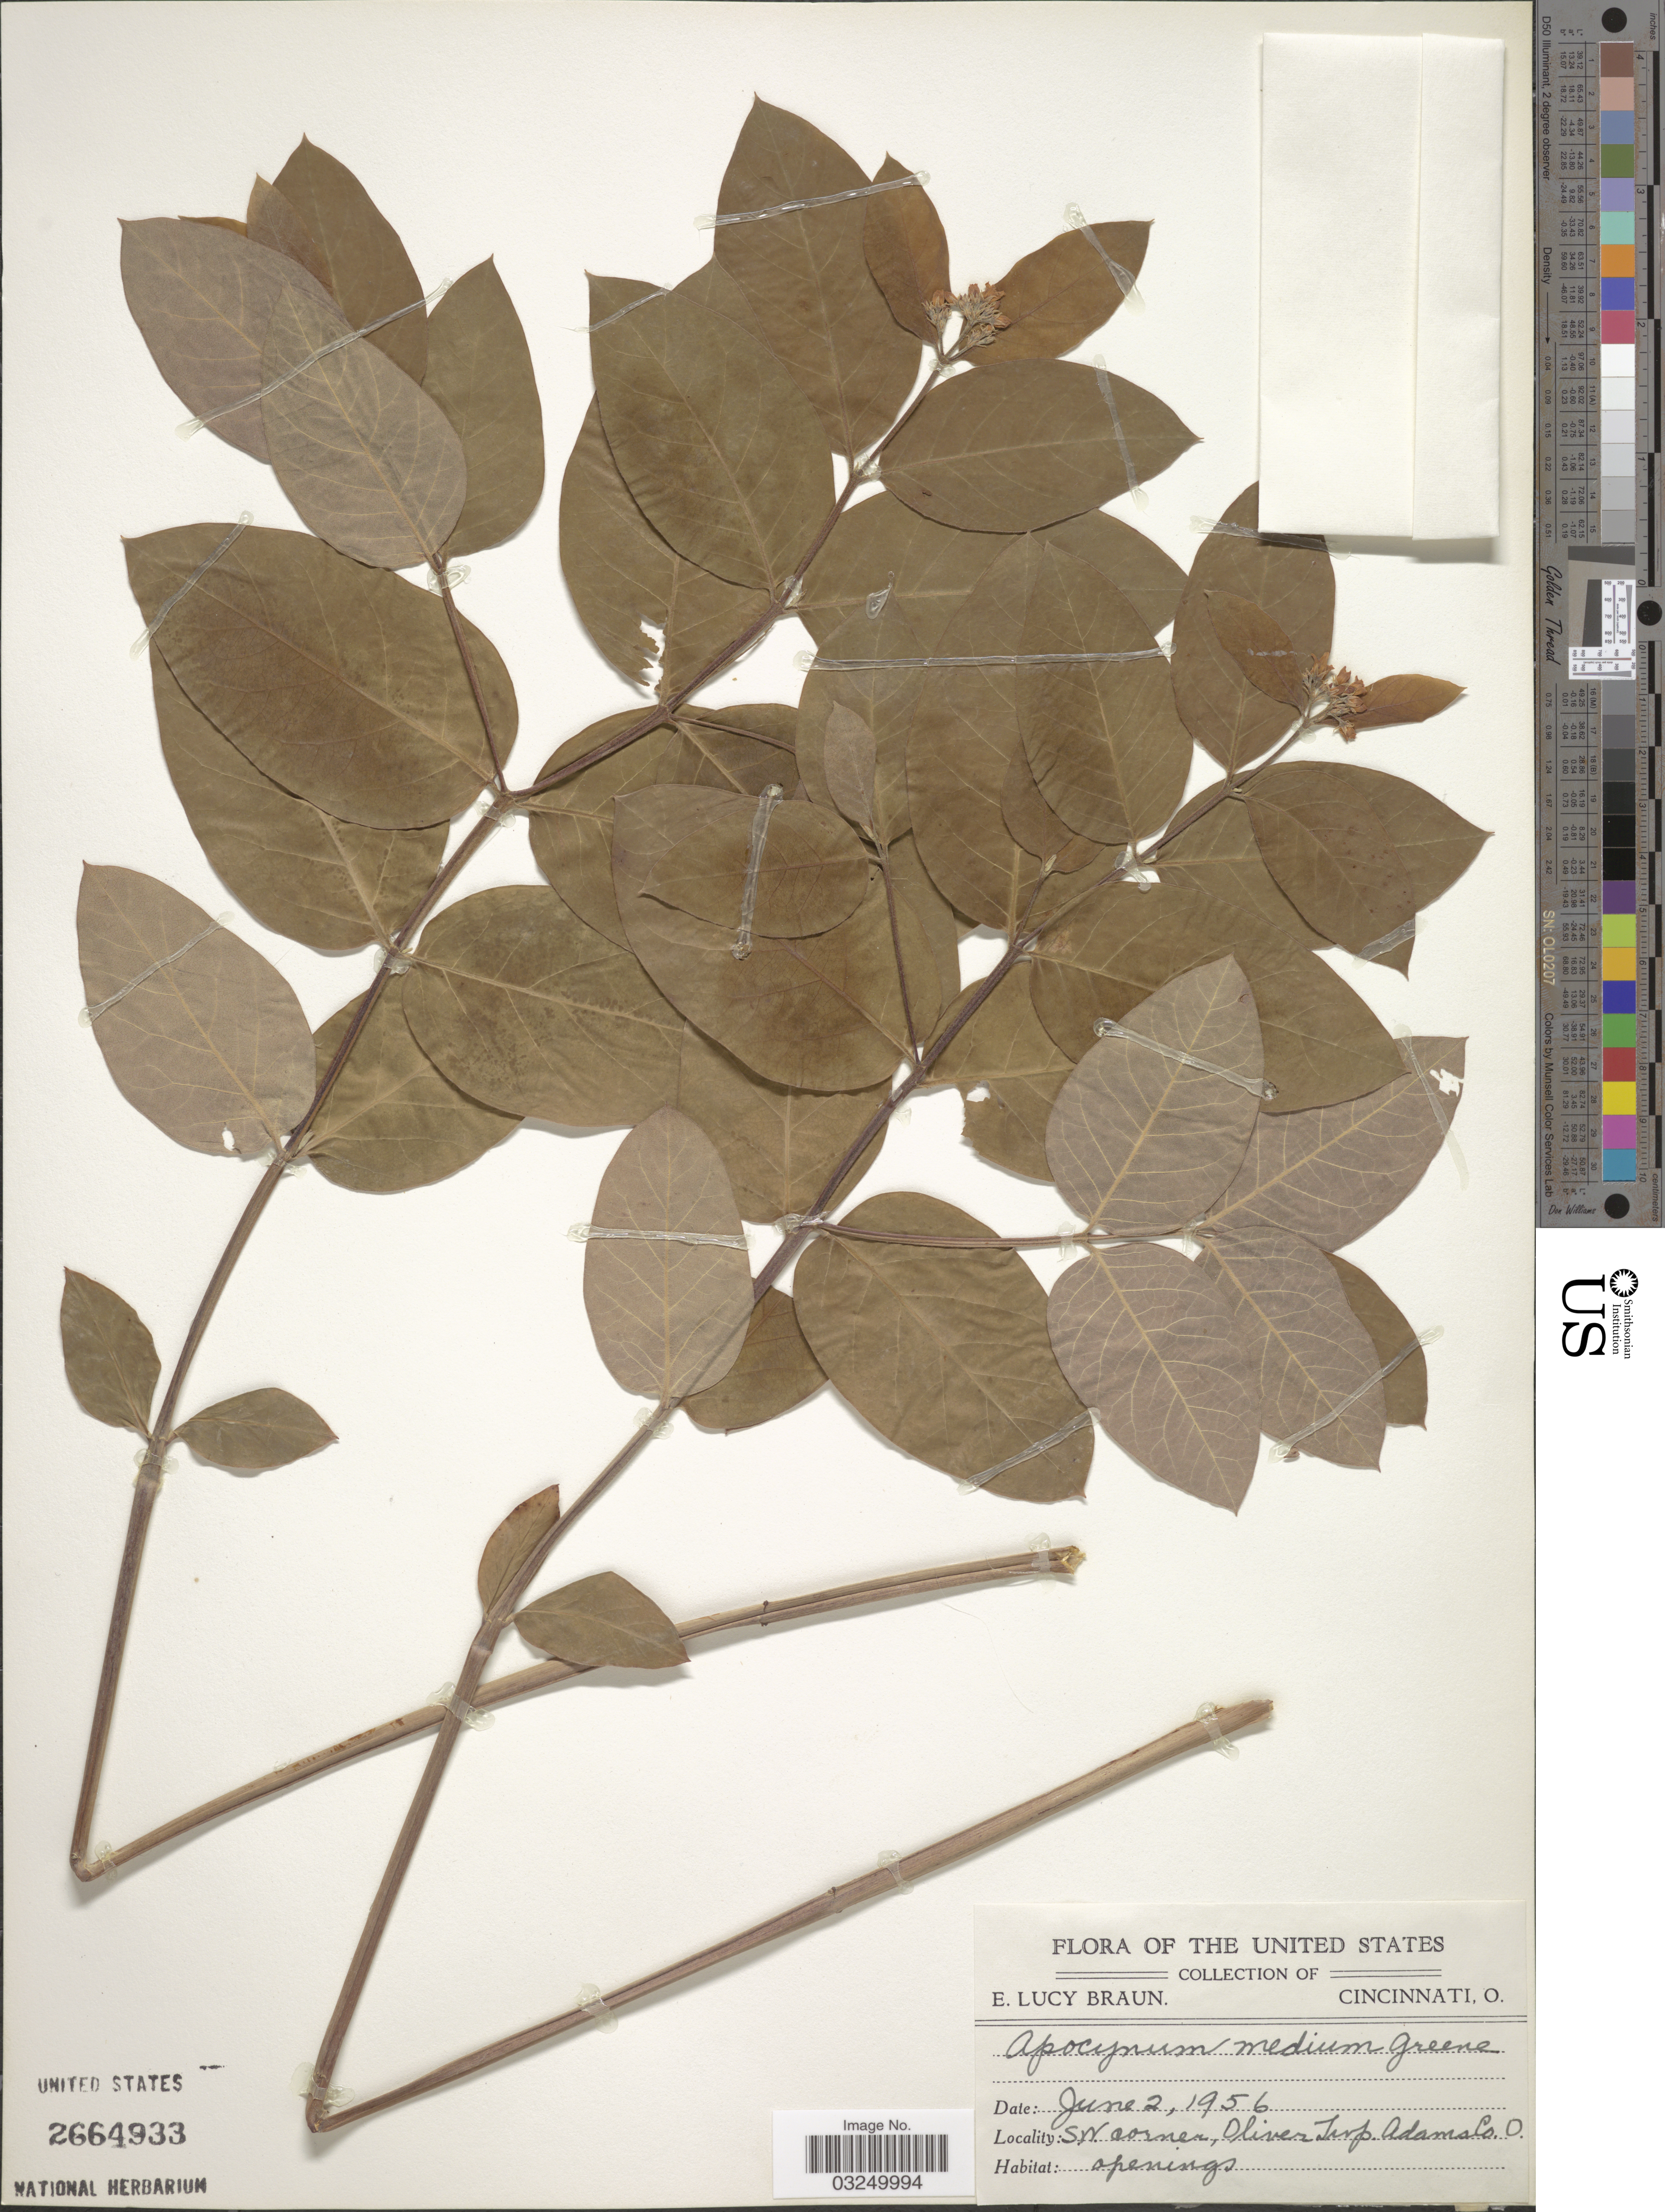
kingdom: Plantae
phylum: Tracheophyta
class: Magnoliopsida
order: Gentianales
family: Apocynaceae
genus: Apocynum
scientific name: Apocynum medium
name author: Greene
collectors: E. L. Braun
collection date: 1956-06-02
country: United States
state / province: Ohio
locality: SW corner, Oliver Twp, Adams Co.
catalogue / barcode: US 2664933